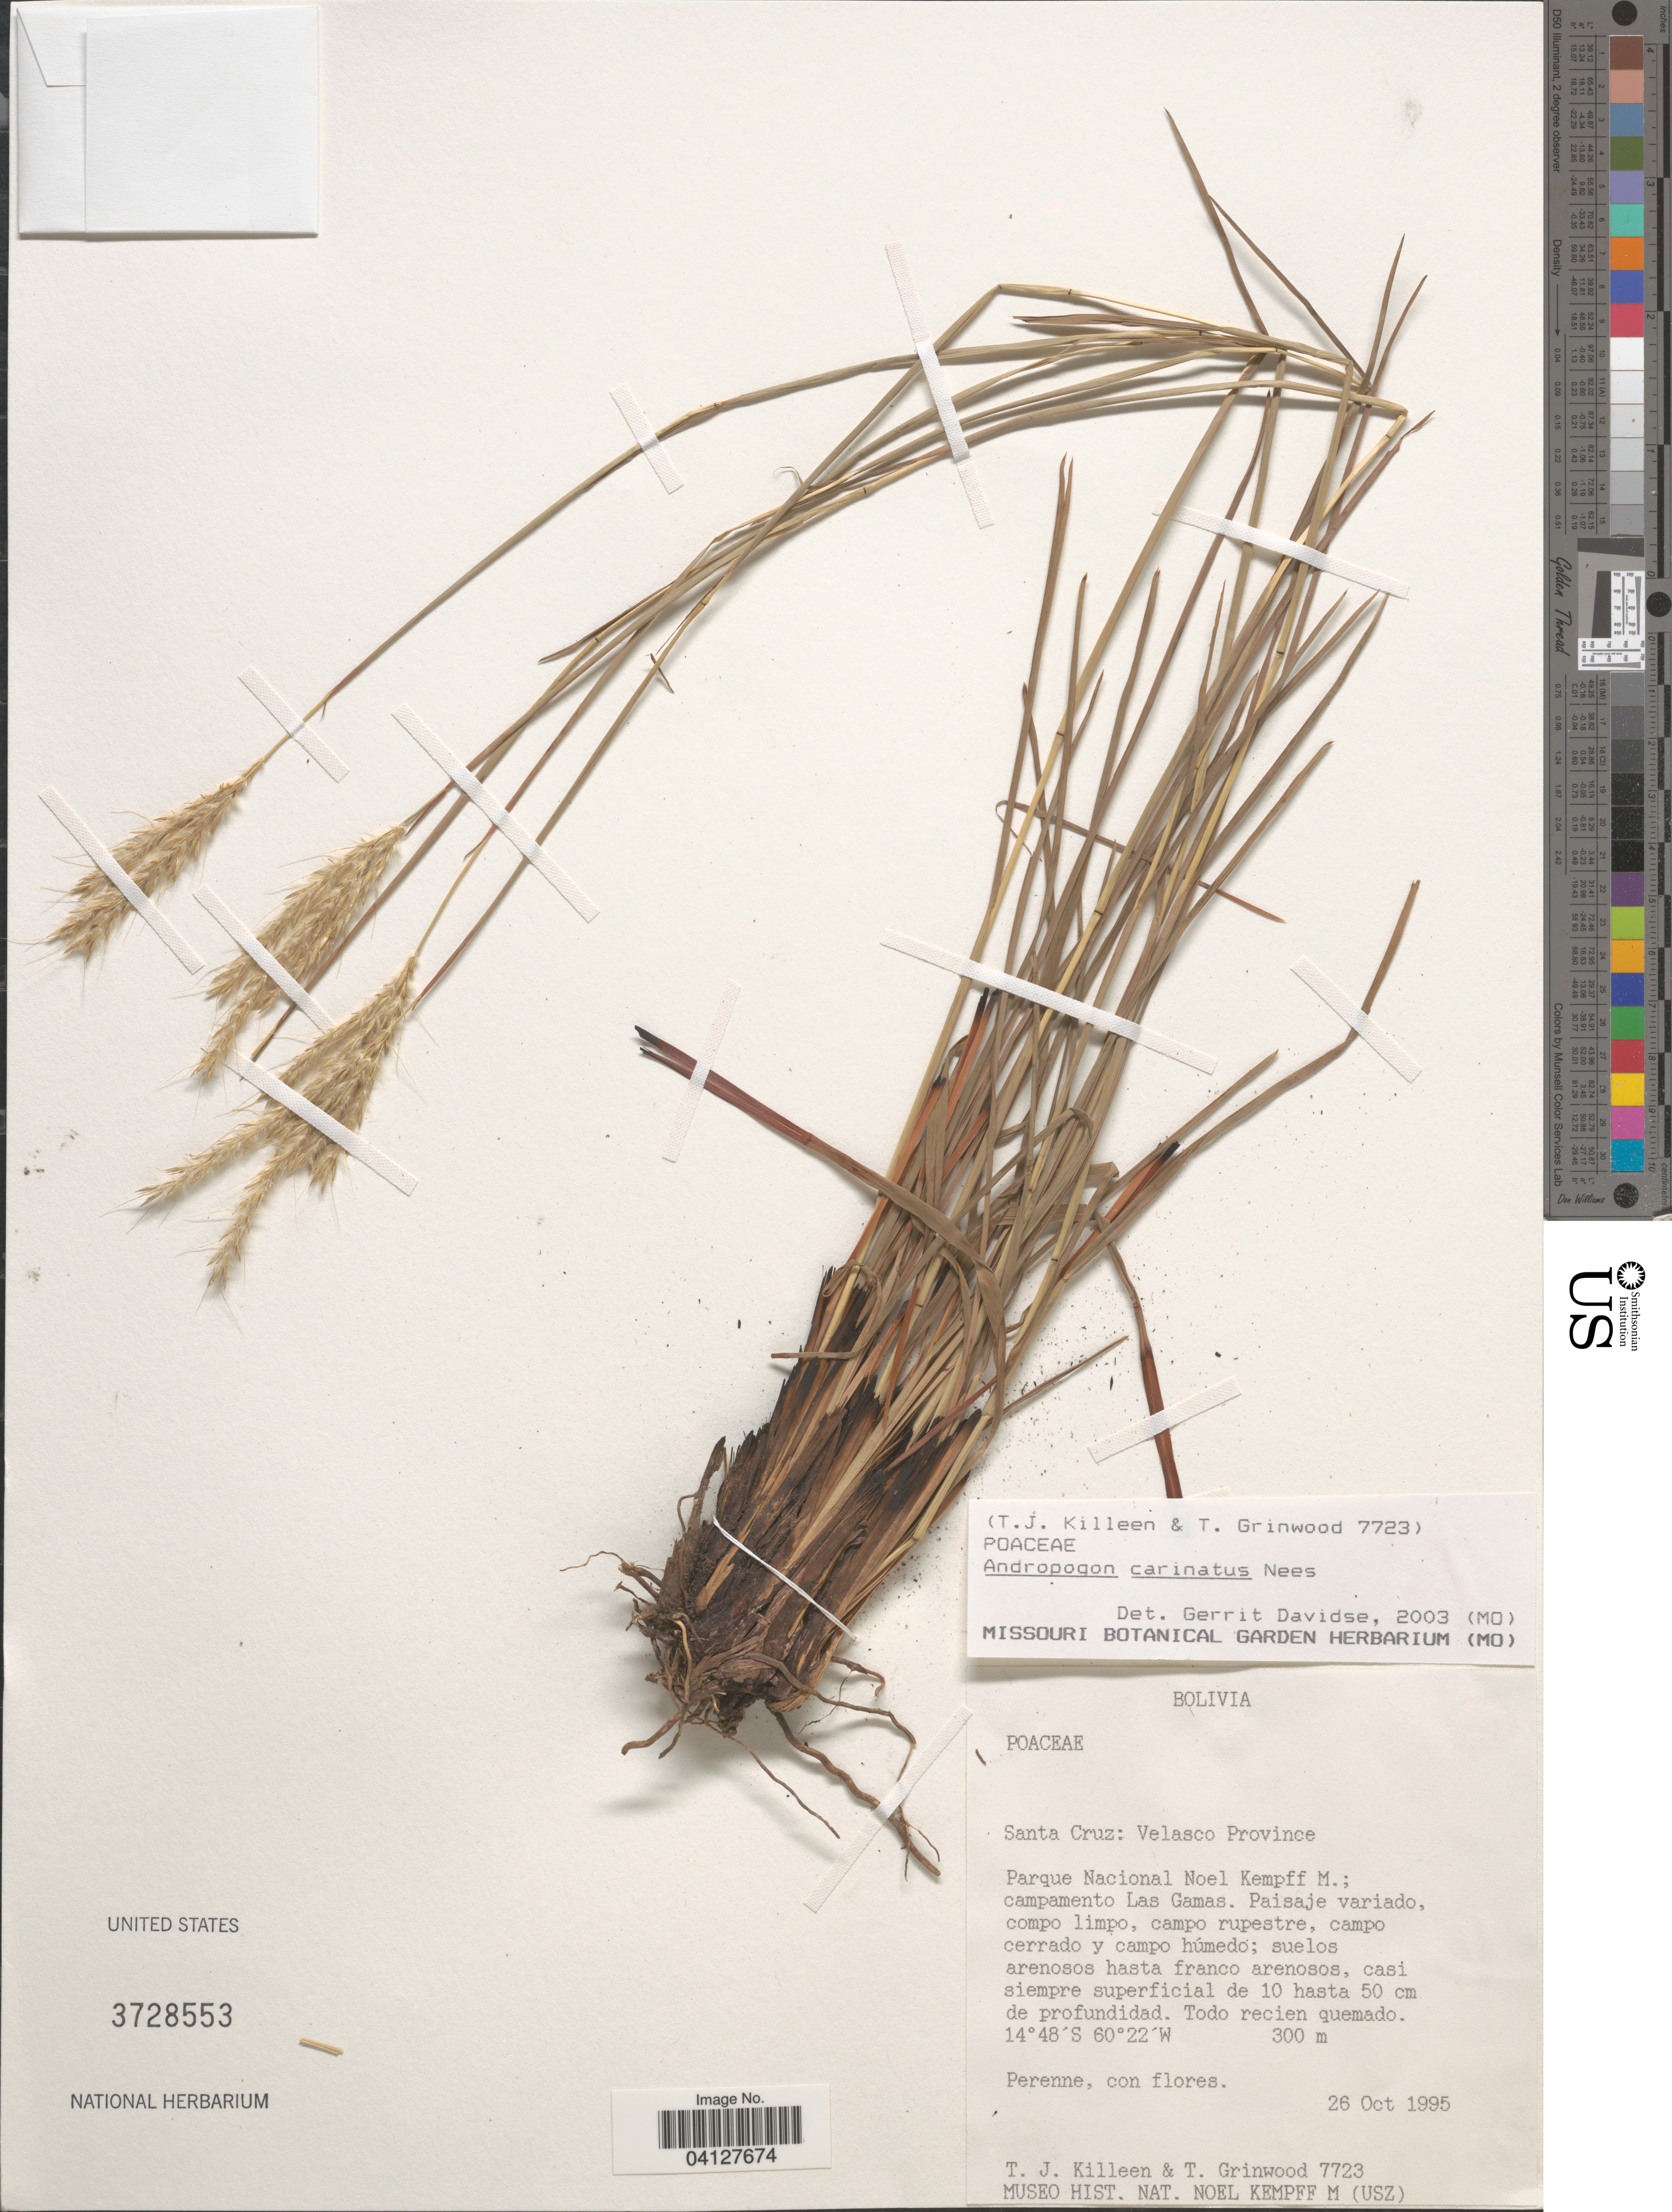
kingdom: Plantae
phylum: Tracheophyta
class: Liliopsida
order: Poales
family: Poaceae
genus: Andropogon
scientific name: Andropogon carinatus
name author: Nees in Mart.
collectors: T. J. Killeen & T. Grinwood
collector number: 7723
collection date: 1995-10-26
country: Bolivia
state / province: Santa Cruz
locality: Velasco Province. Parque Nacional Noel Kempff M.; campamento Las Gamas.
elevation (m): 300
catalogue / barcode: US 3728553